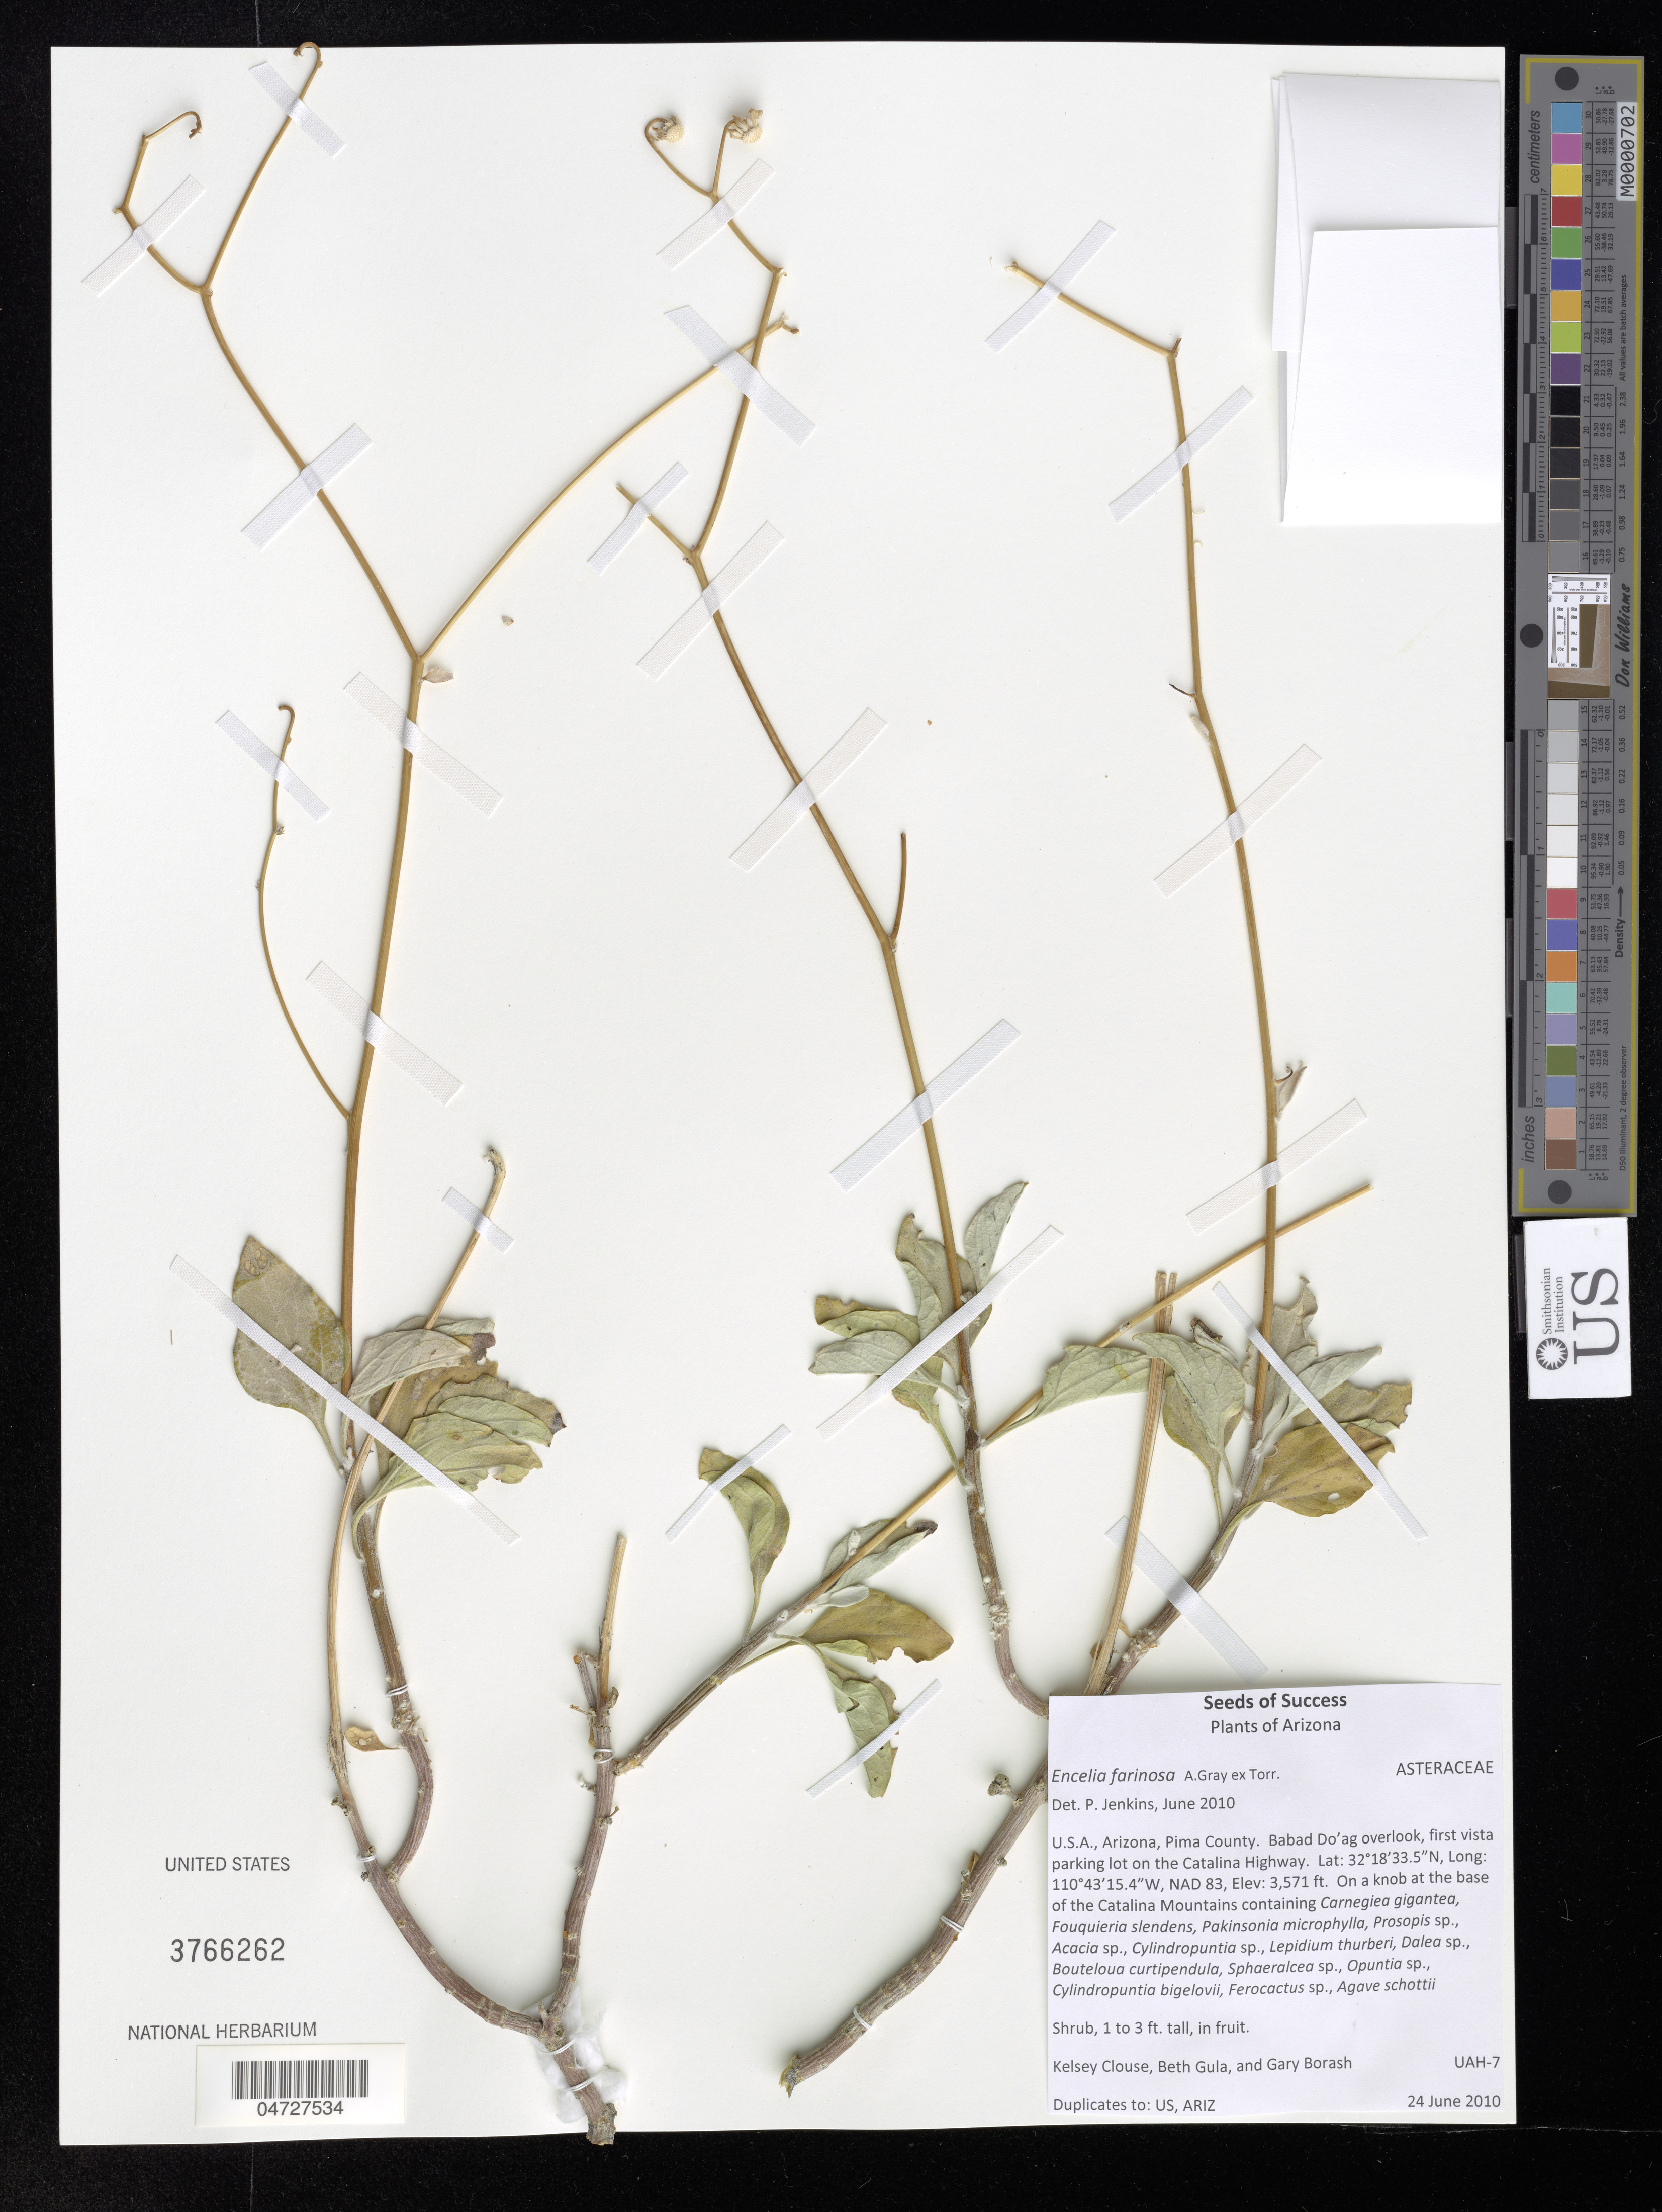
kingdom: Plantae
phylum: Tracheophyta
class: Magnoliopsida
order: Asterales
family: Asteraceae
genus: Encelia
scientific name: Encelia farinosa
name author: A. Gray ex Torr. in Emory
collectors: K. Clouse, B. Gula & G. Borash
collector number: UAH-7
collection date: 2010-06-24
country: United States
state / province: Arizona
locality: Pima County. Babad Do'ag overlook, first vista parking lot on the Catalina Highway.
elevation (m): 1088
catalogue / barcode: US 3766262